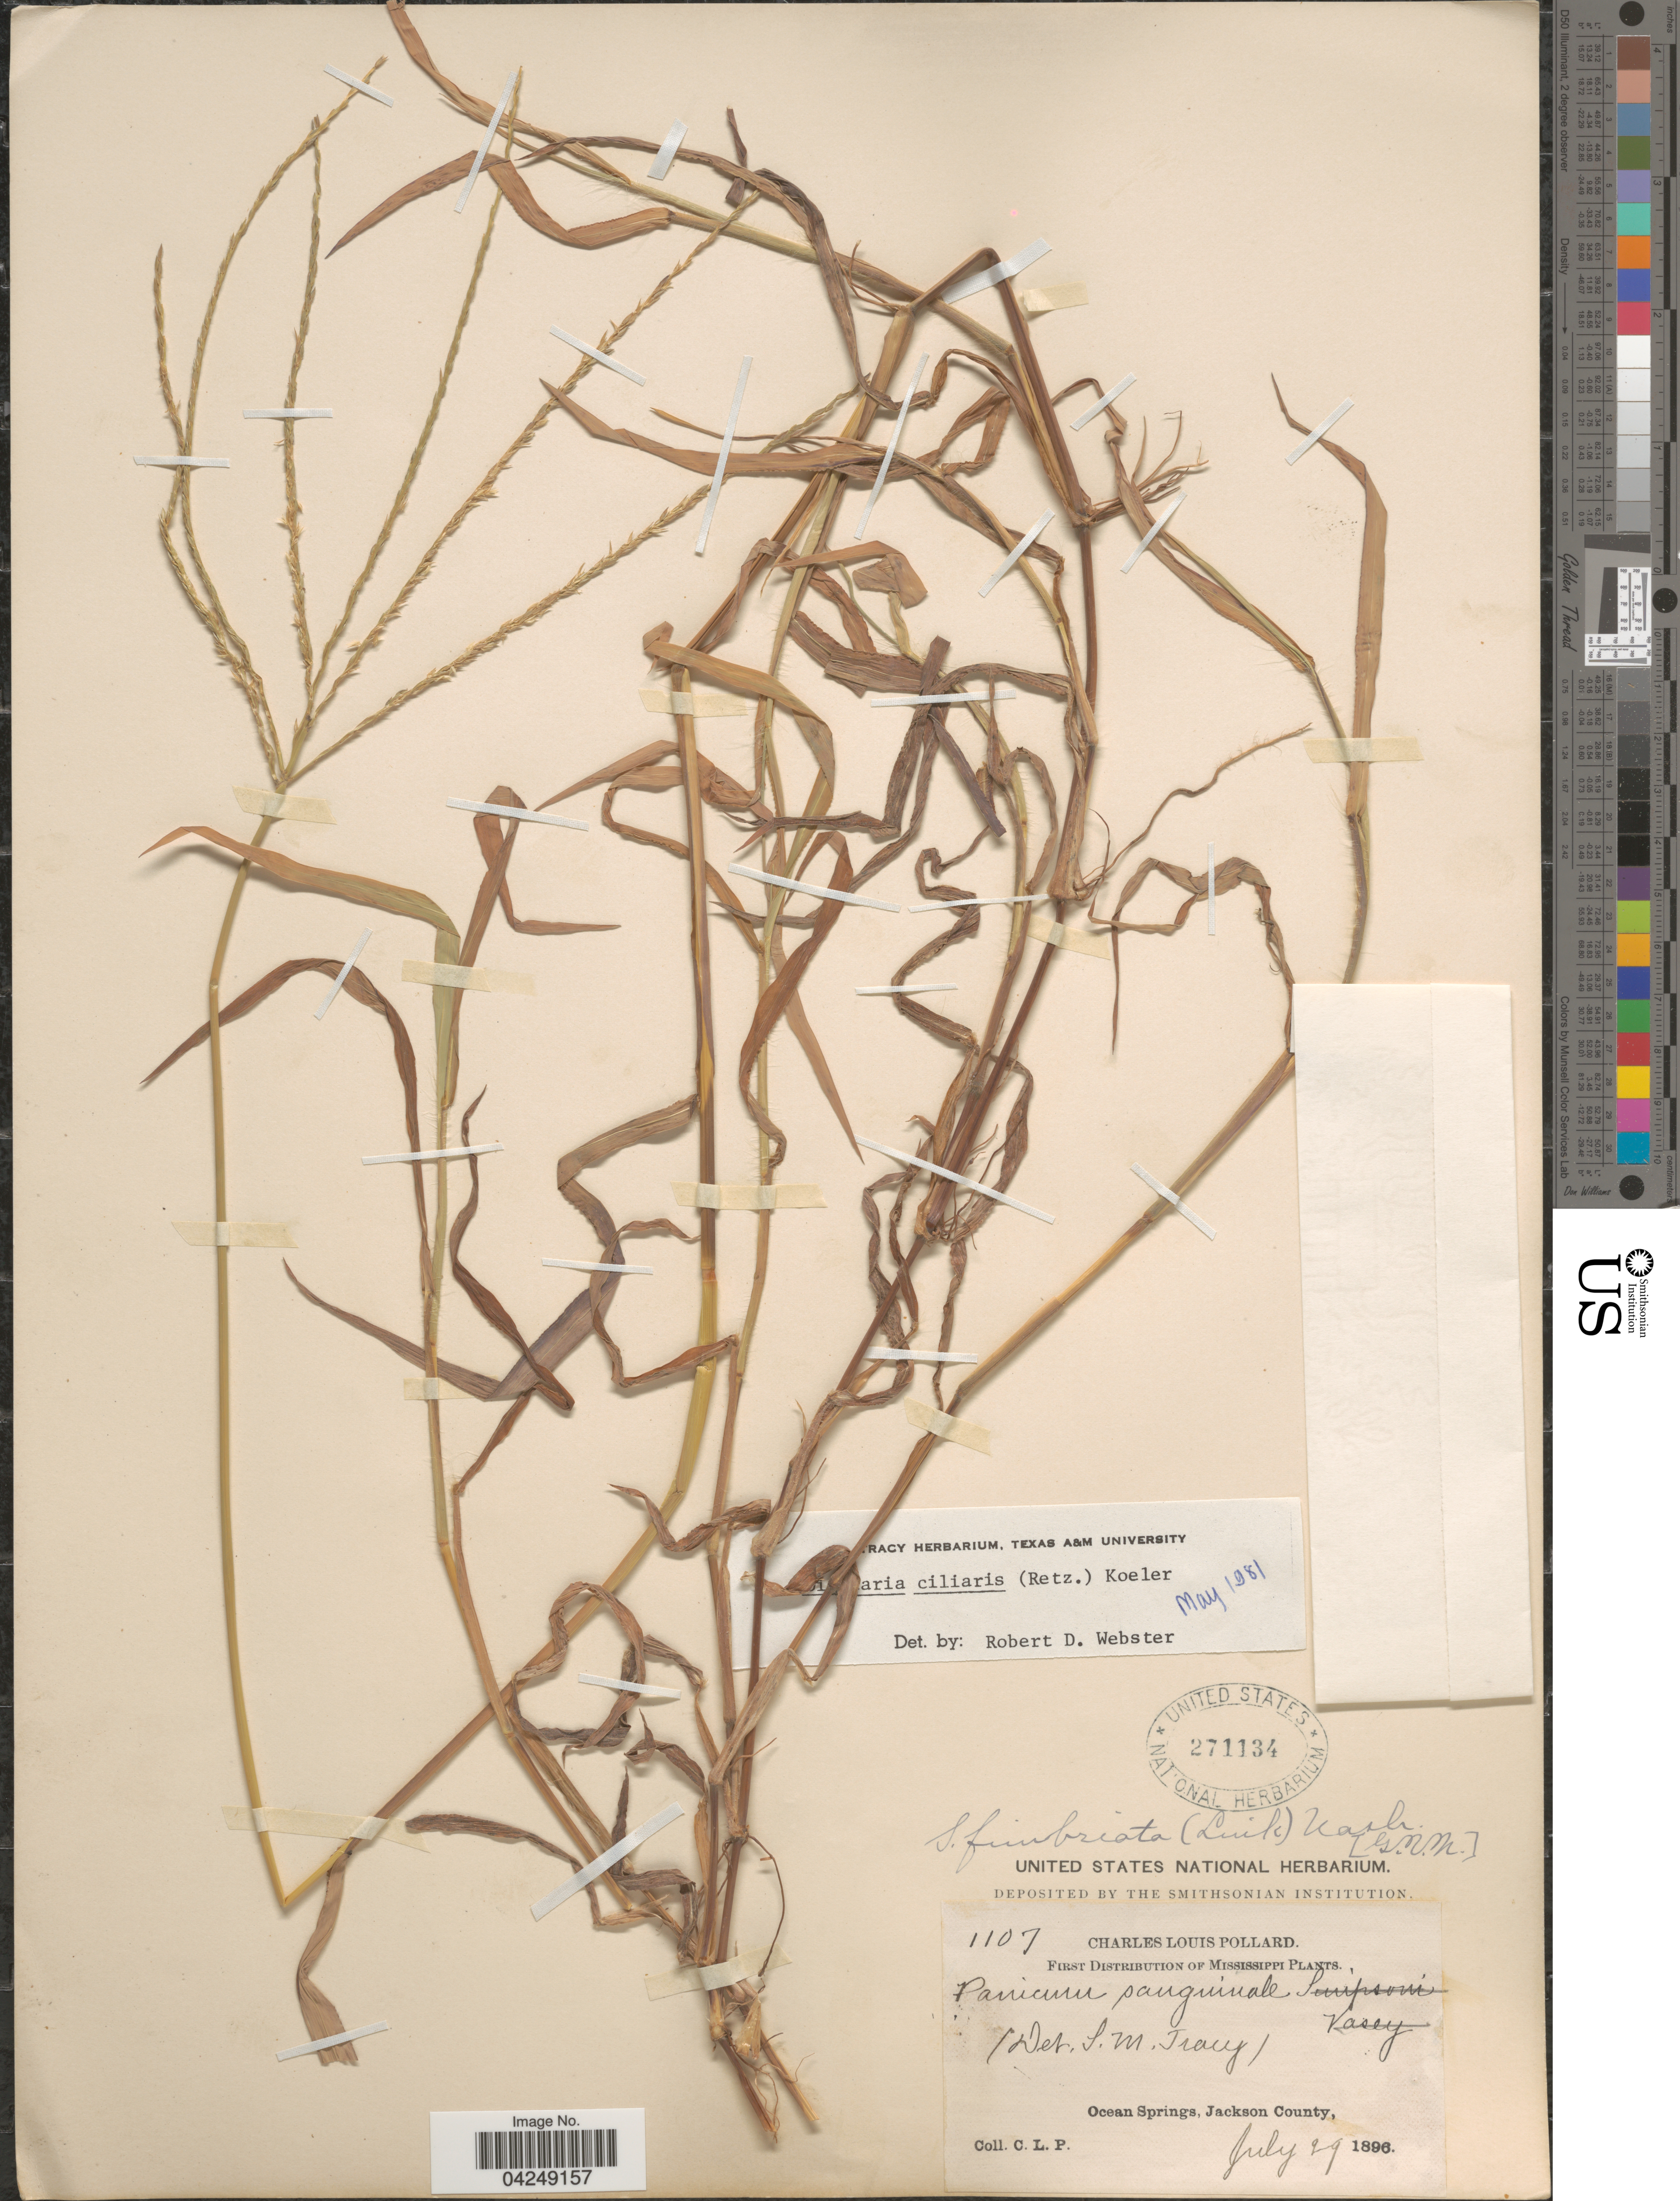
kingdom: Plantae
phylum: Tracheophyta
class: Liliopsida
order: Poales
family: Poaceae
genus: Digitaria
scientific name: Digitaria ciliaris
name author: (Retz.) Koeler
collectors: C. L. Pollard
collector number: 1107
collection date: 1896-07-29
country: United States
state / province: Mississippi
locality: Ocean Springs, Jackson County.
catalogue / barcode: US 271134